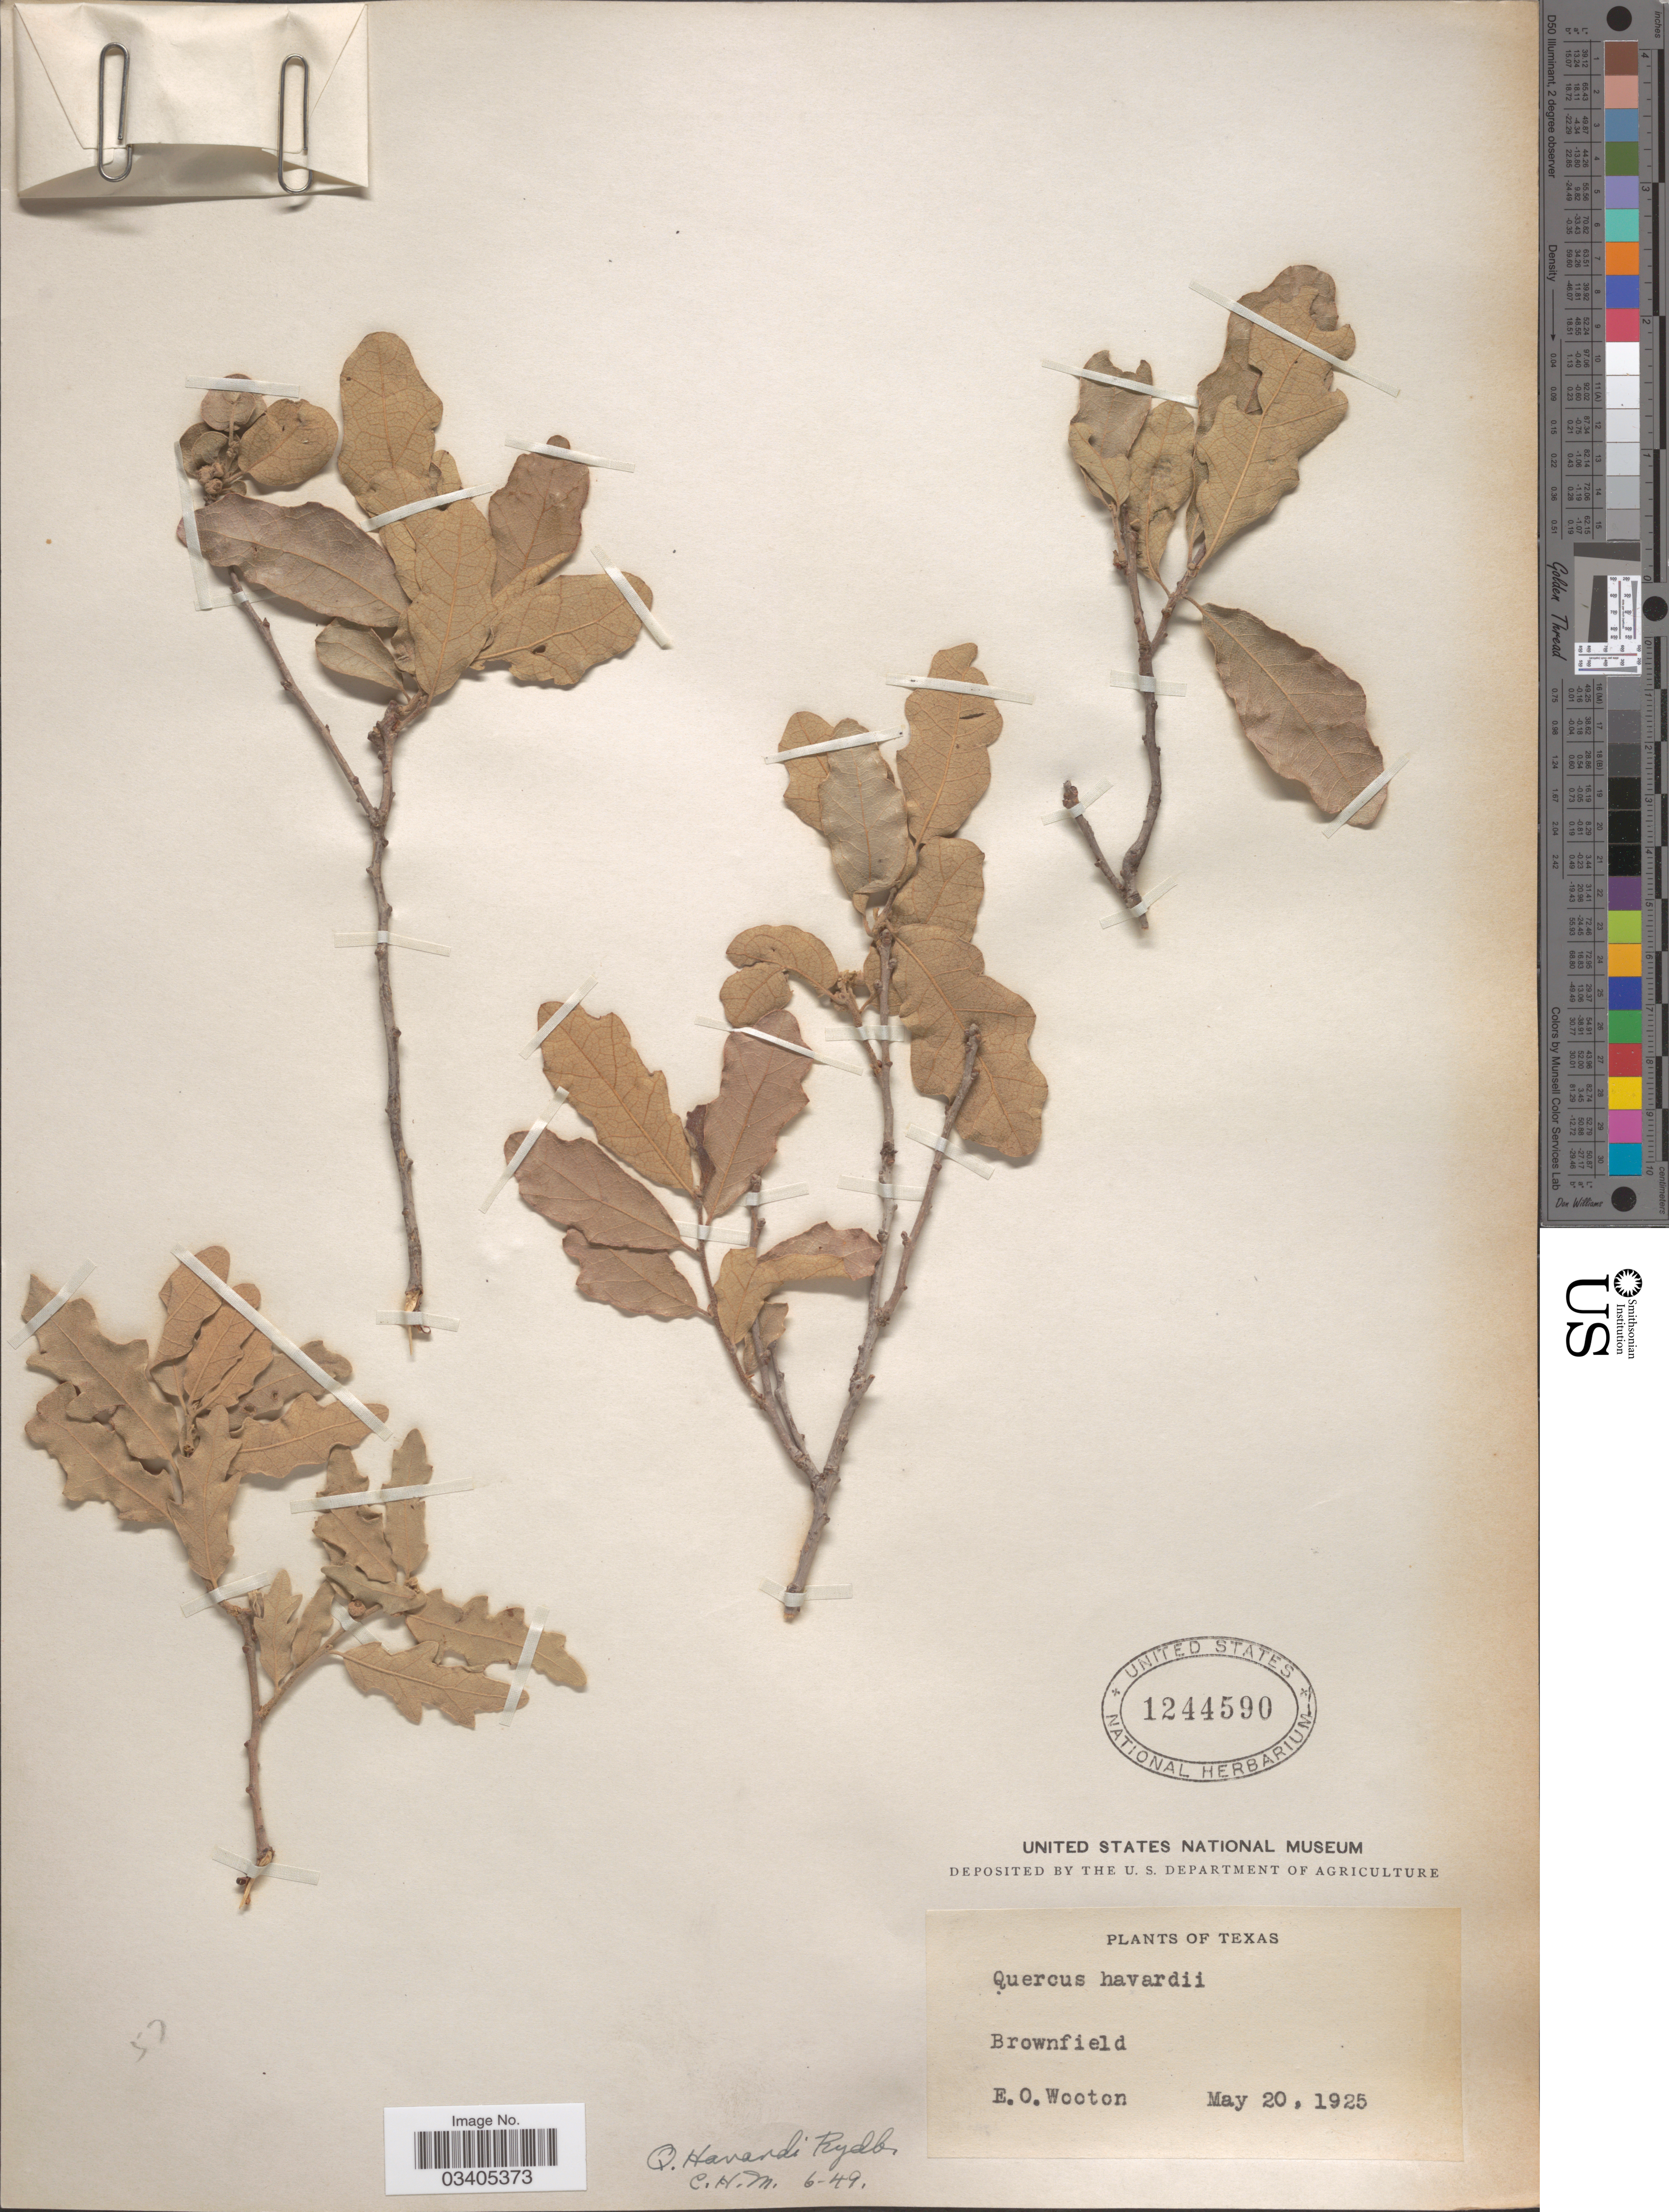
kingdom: Plantae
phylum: Tracheophyta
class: Magnoliopsida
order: Fagales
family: Fagaceae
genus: Quercus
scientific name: Quercus havardii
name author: Rydb.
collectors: E. O. Wooton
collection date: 1925-05-20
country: United States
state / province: Texas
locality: Brownfield.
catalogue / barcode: US 1244590